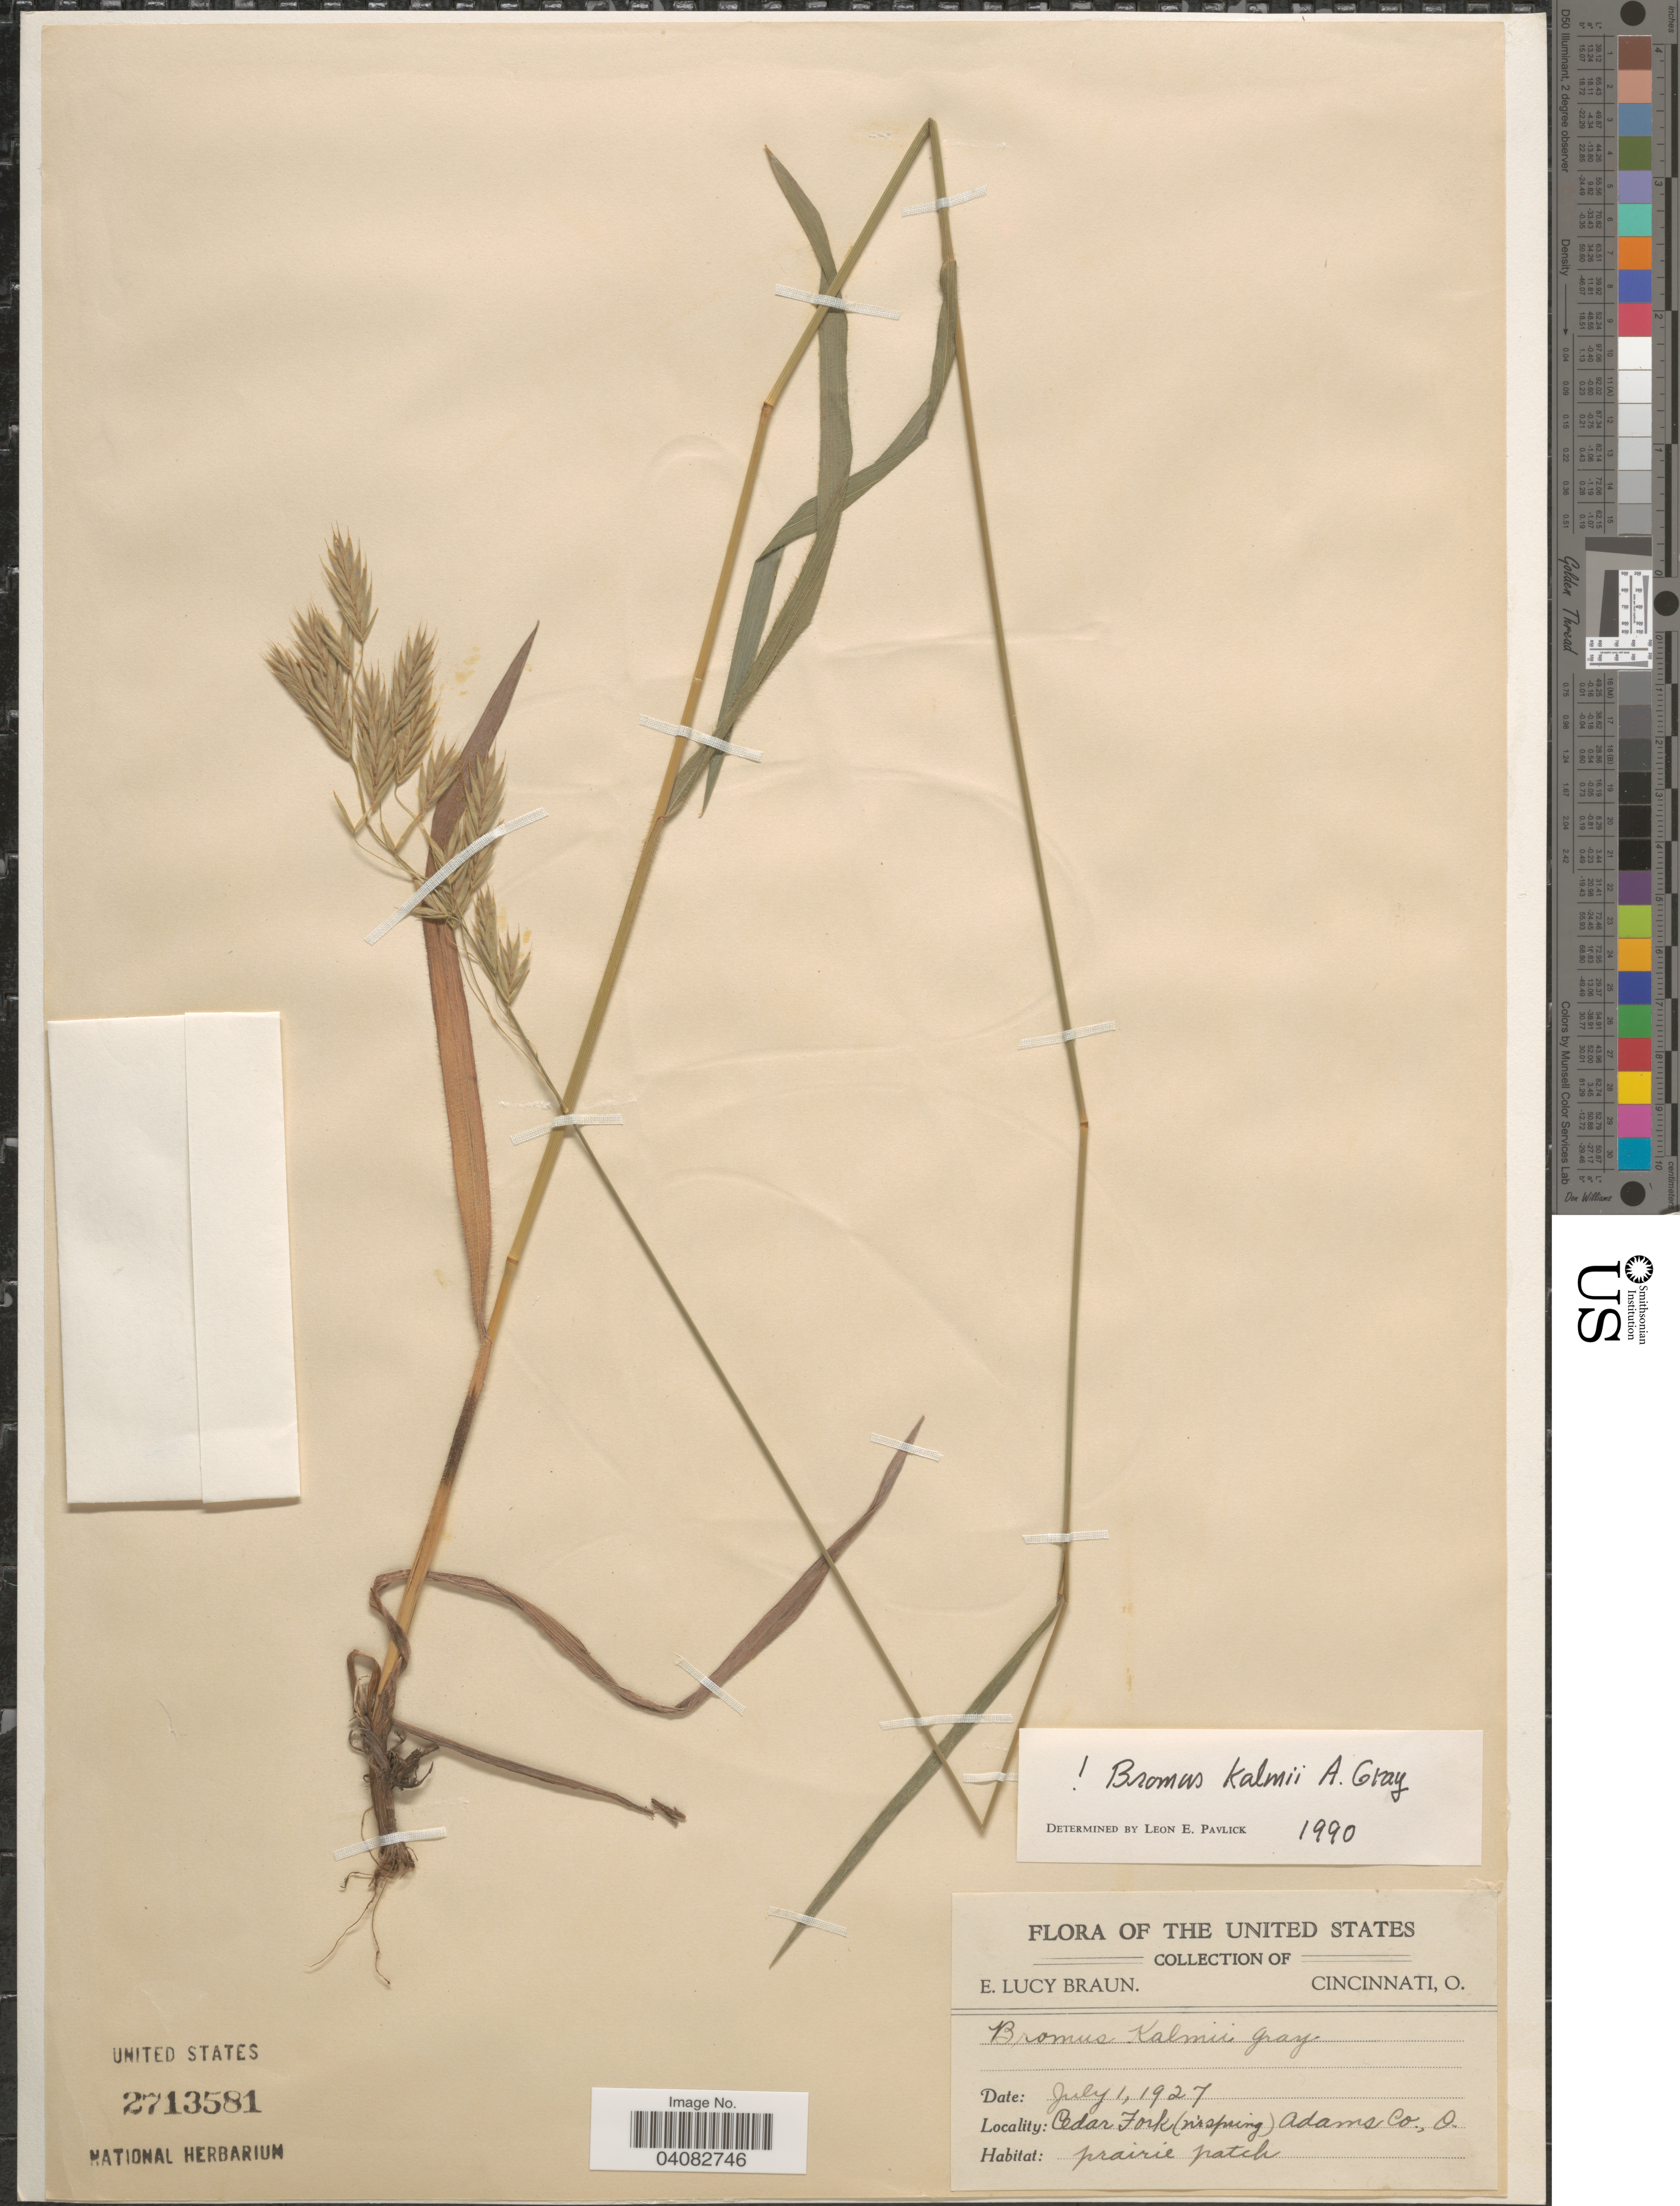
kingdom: Plantae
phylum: Tracheophyta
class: Liliopsida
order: Poales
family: Poaceae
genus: Bromus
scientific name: Bromus kalmii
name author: A. Gray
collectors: E. L. Braun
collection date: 1927-07-01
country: United States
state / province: Ohio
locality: Cedar Fork (n'r spring). Adams Co.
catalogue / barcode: US 2713581